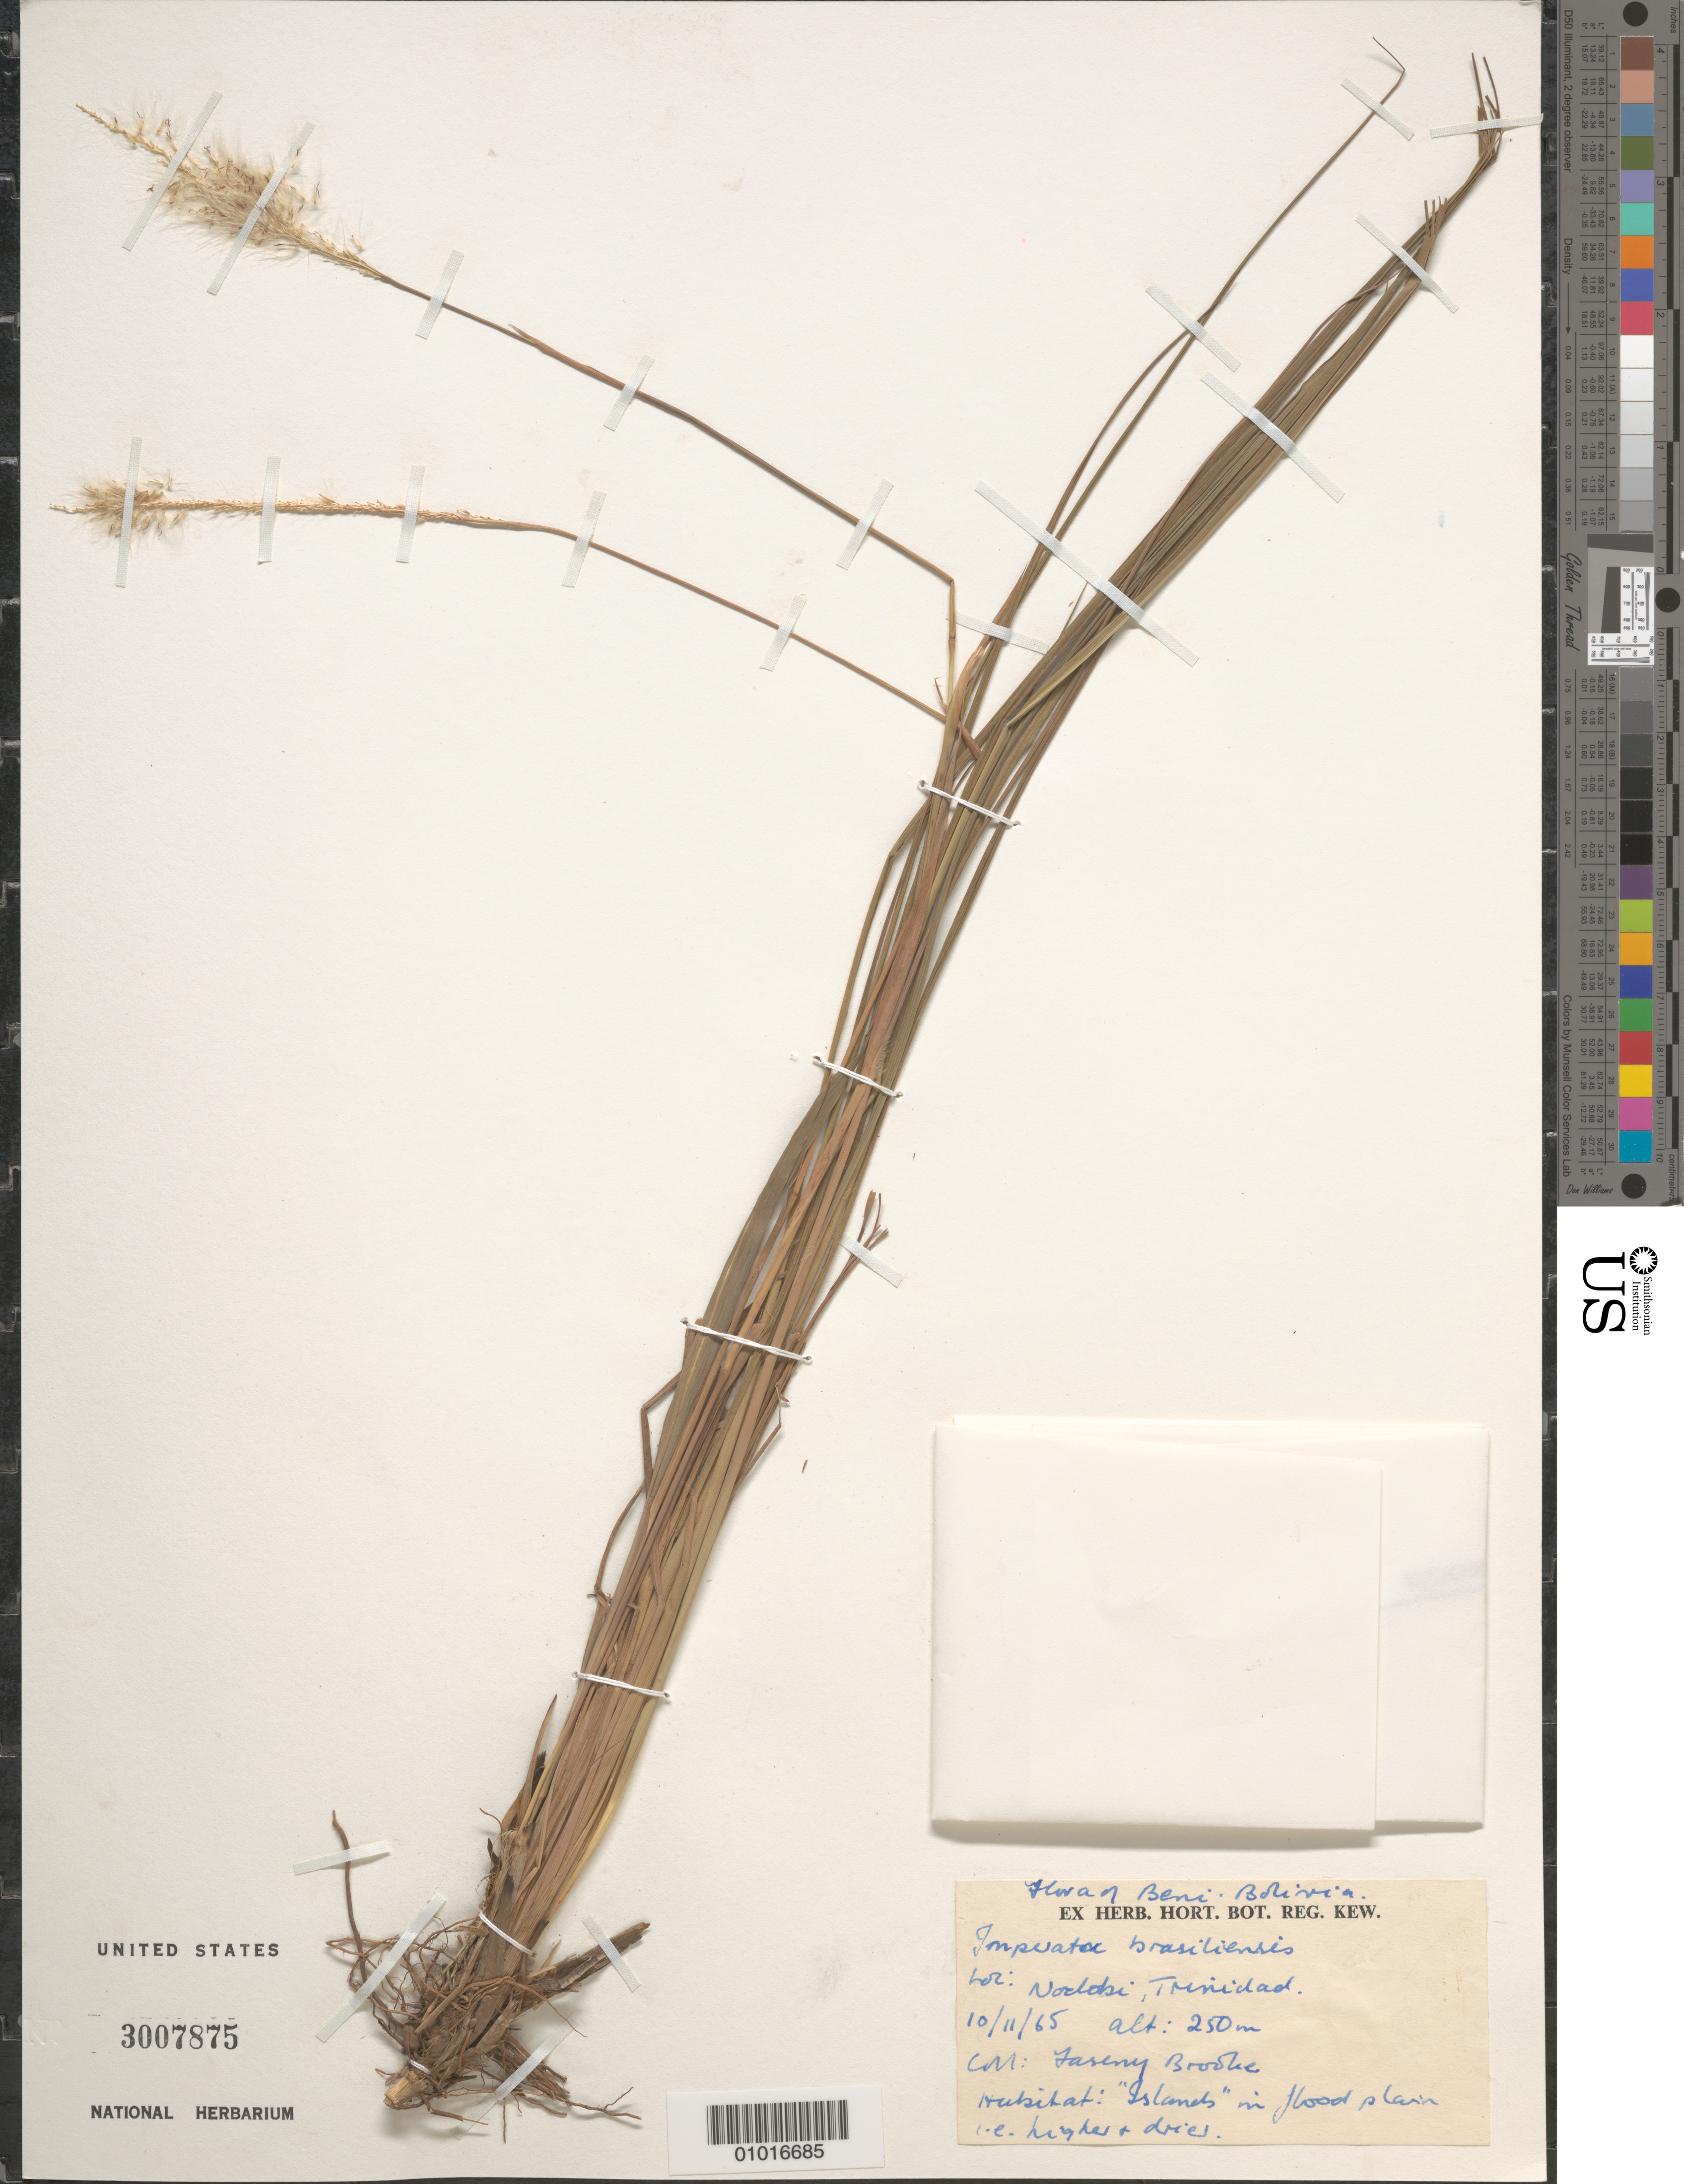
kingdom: Plantae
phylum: Tracheophyta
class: Liliopsida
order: Poales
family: Poaceae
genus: Imperata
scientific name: Imperata brasiliensis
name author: Trin.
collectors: B. Faseny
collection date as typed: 10 Nov 1965 or 11 Oct 1965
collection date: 1965-10-11 or 1965-11-10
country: Trinidad and Tobago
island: Trinidad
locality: Nodobi Trinidad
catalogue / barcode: US 3007875